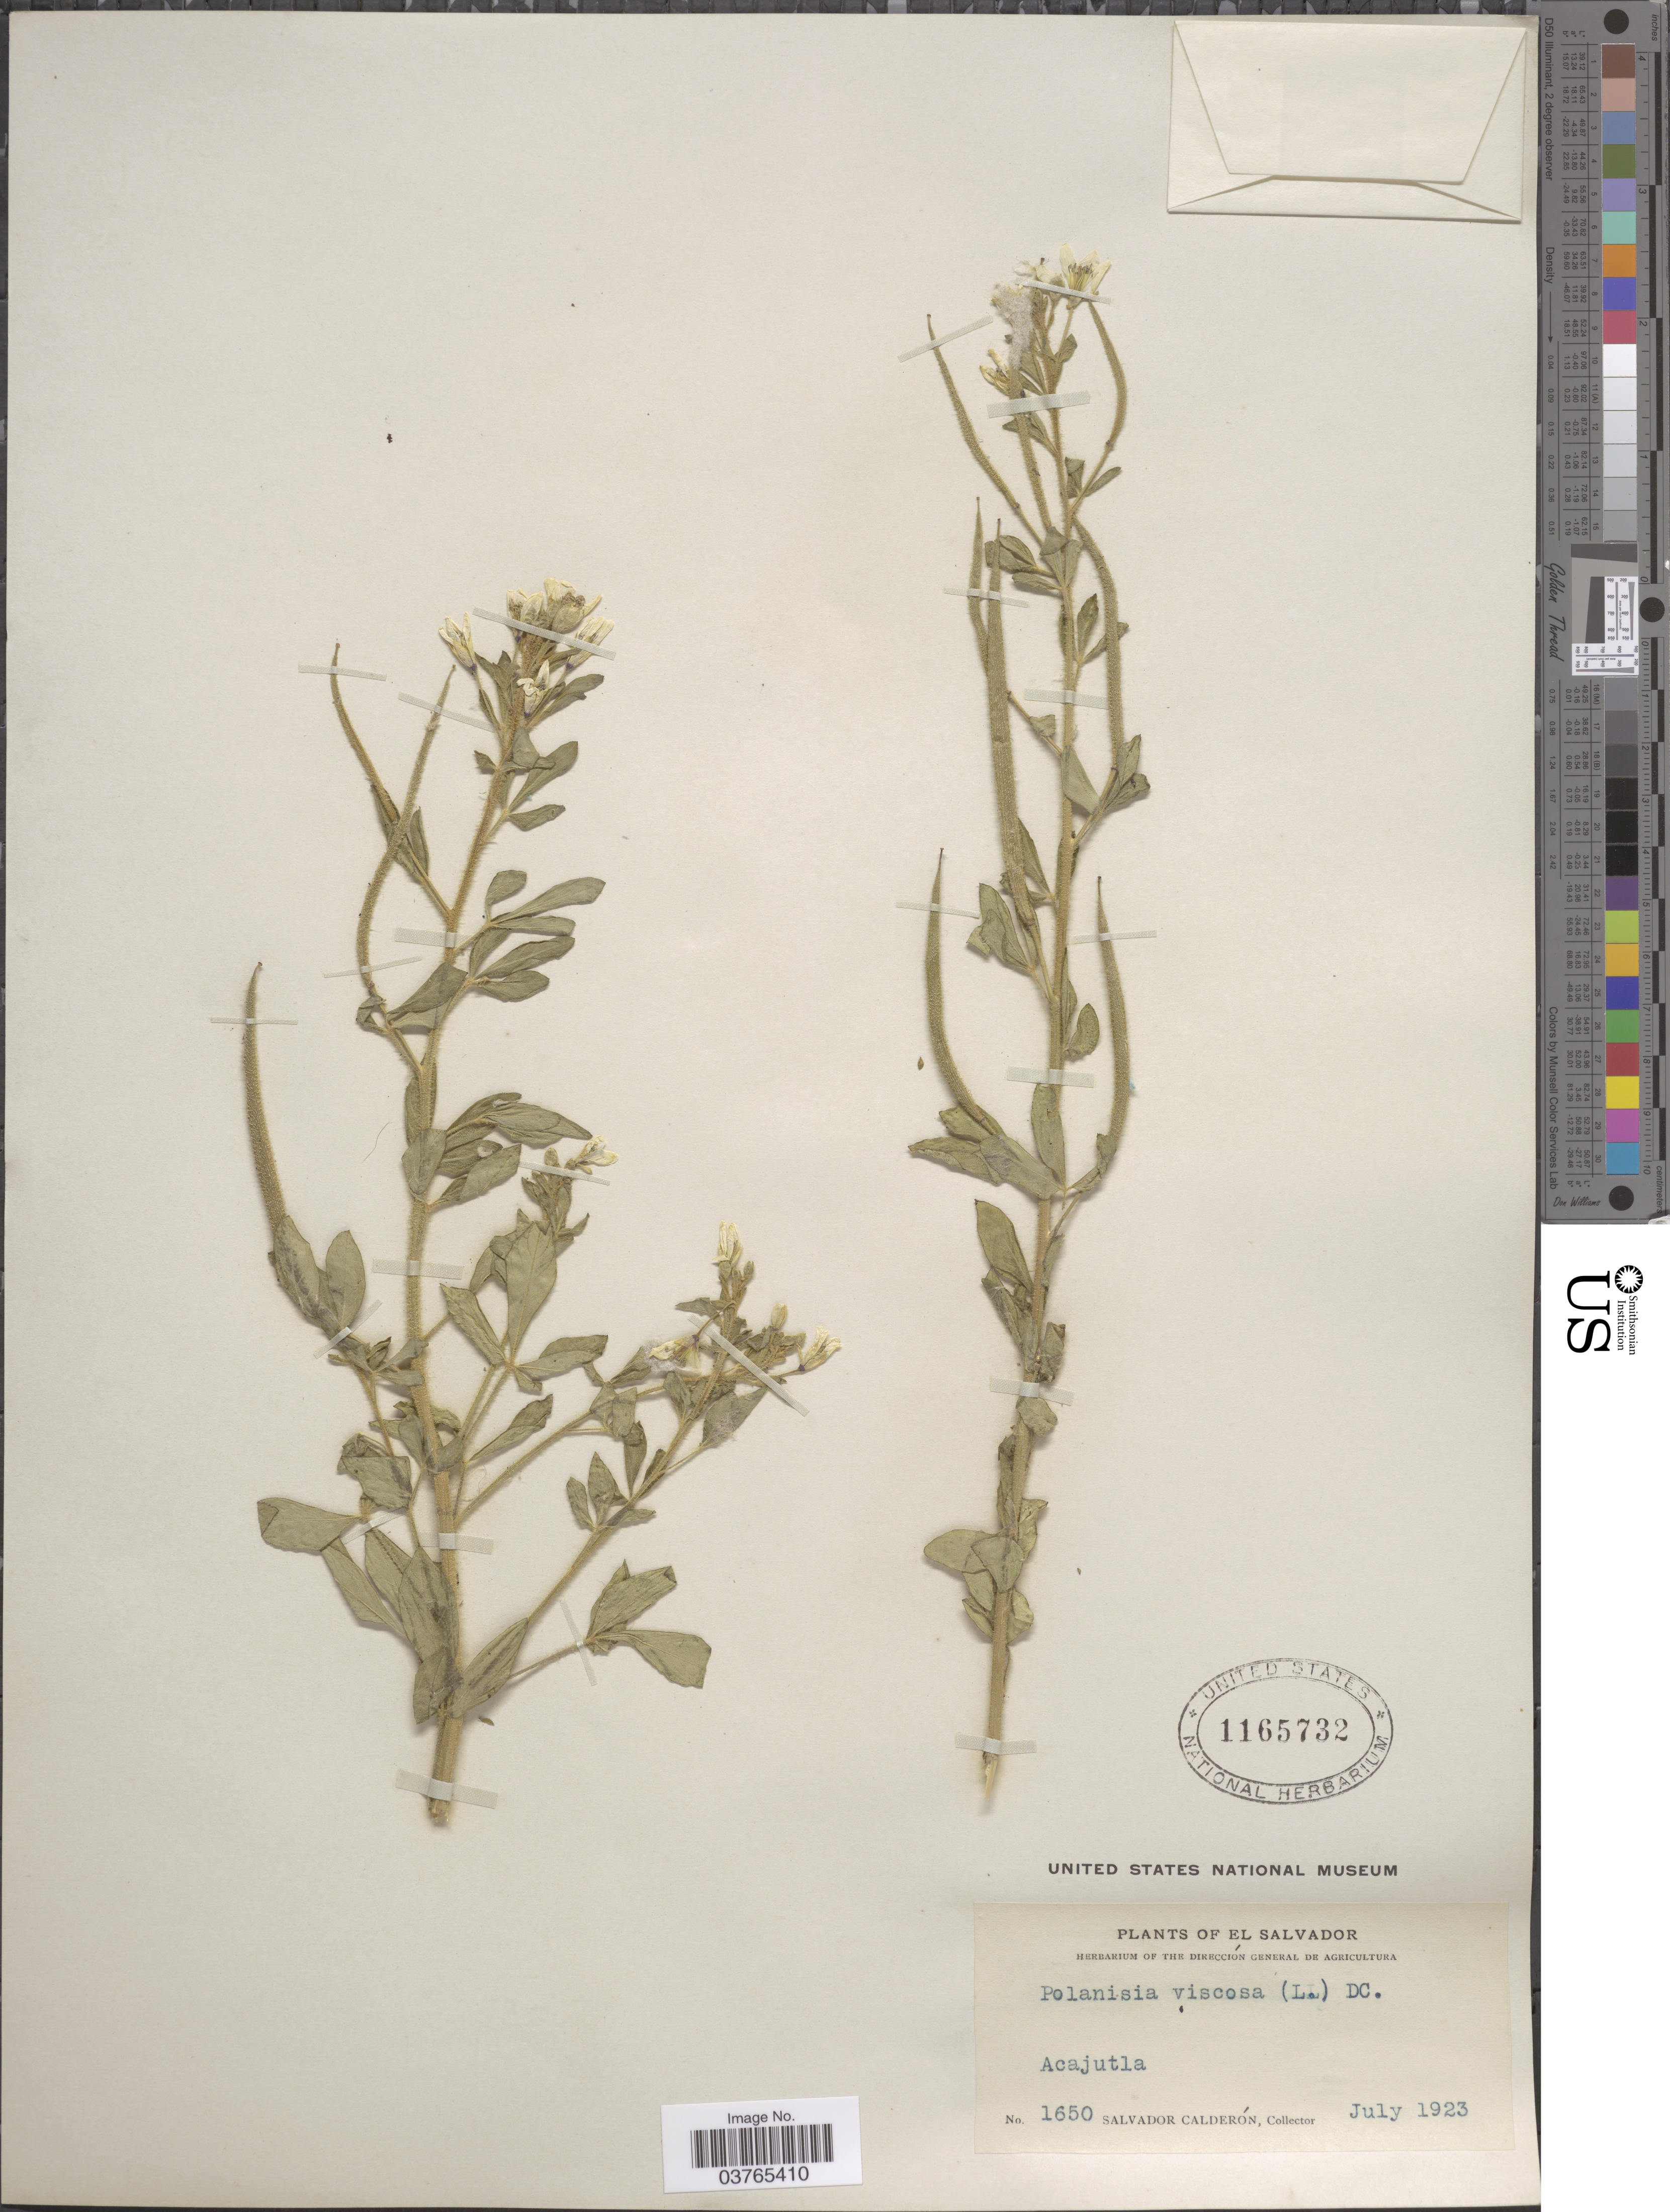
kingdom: Plantae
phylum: Tracheophyta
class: Magnoliopsida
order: Brassicales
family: Cleomaceae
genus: Arivela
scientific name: Arivela viscosa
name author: (L.) Raf.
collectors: S. Calderón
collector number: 1650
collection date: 1923-07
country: El Salvador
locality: Acajutla.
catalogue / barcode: US 1165732